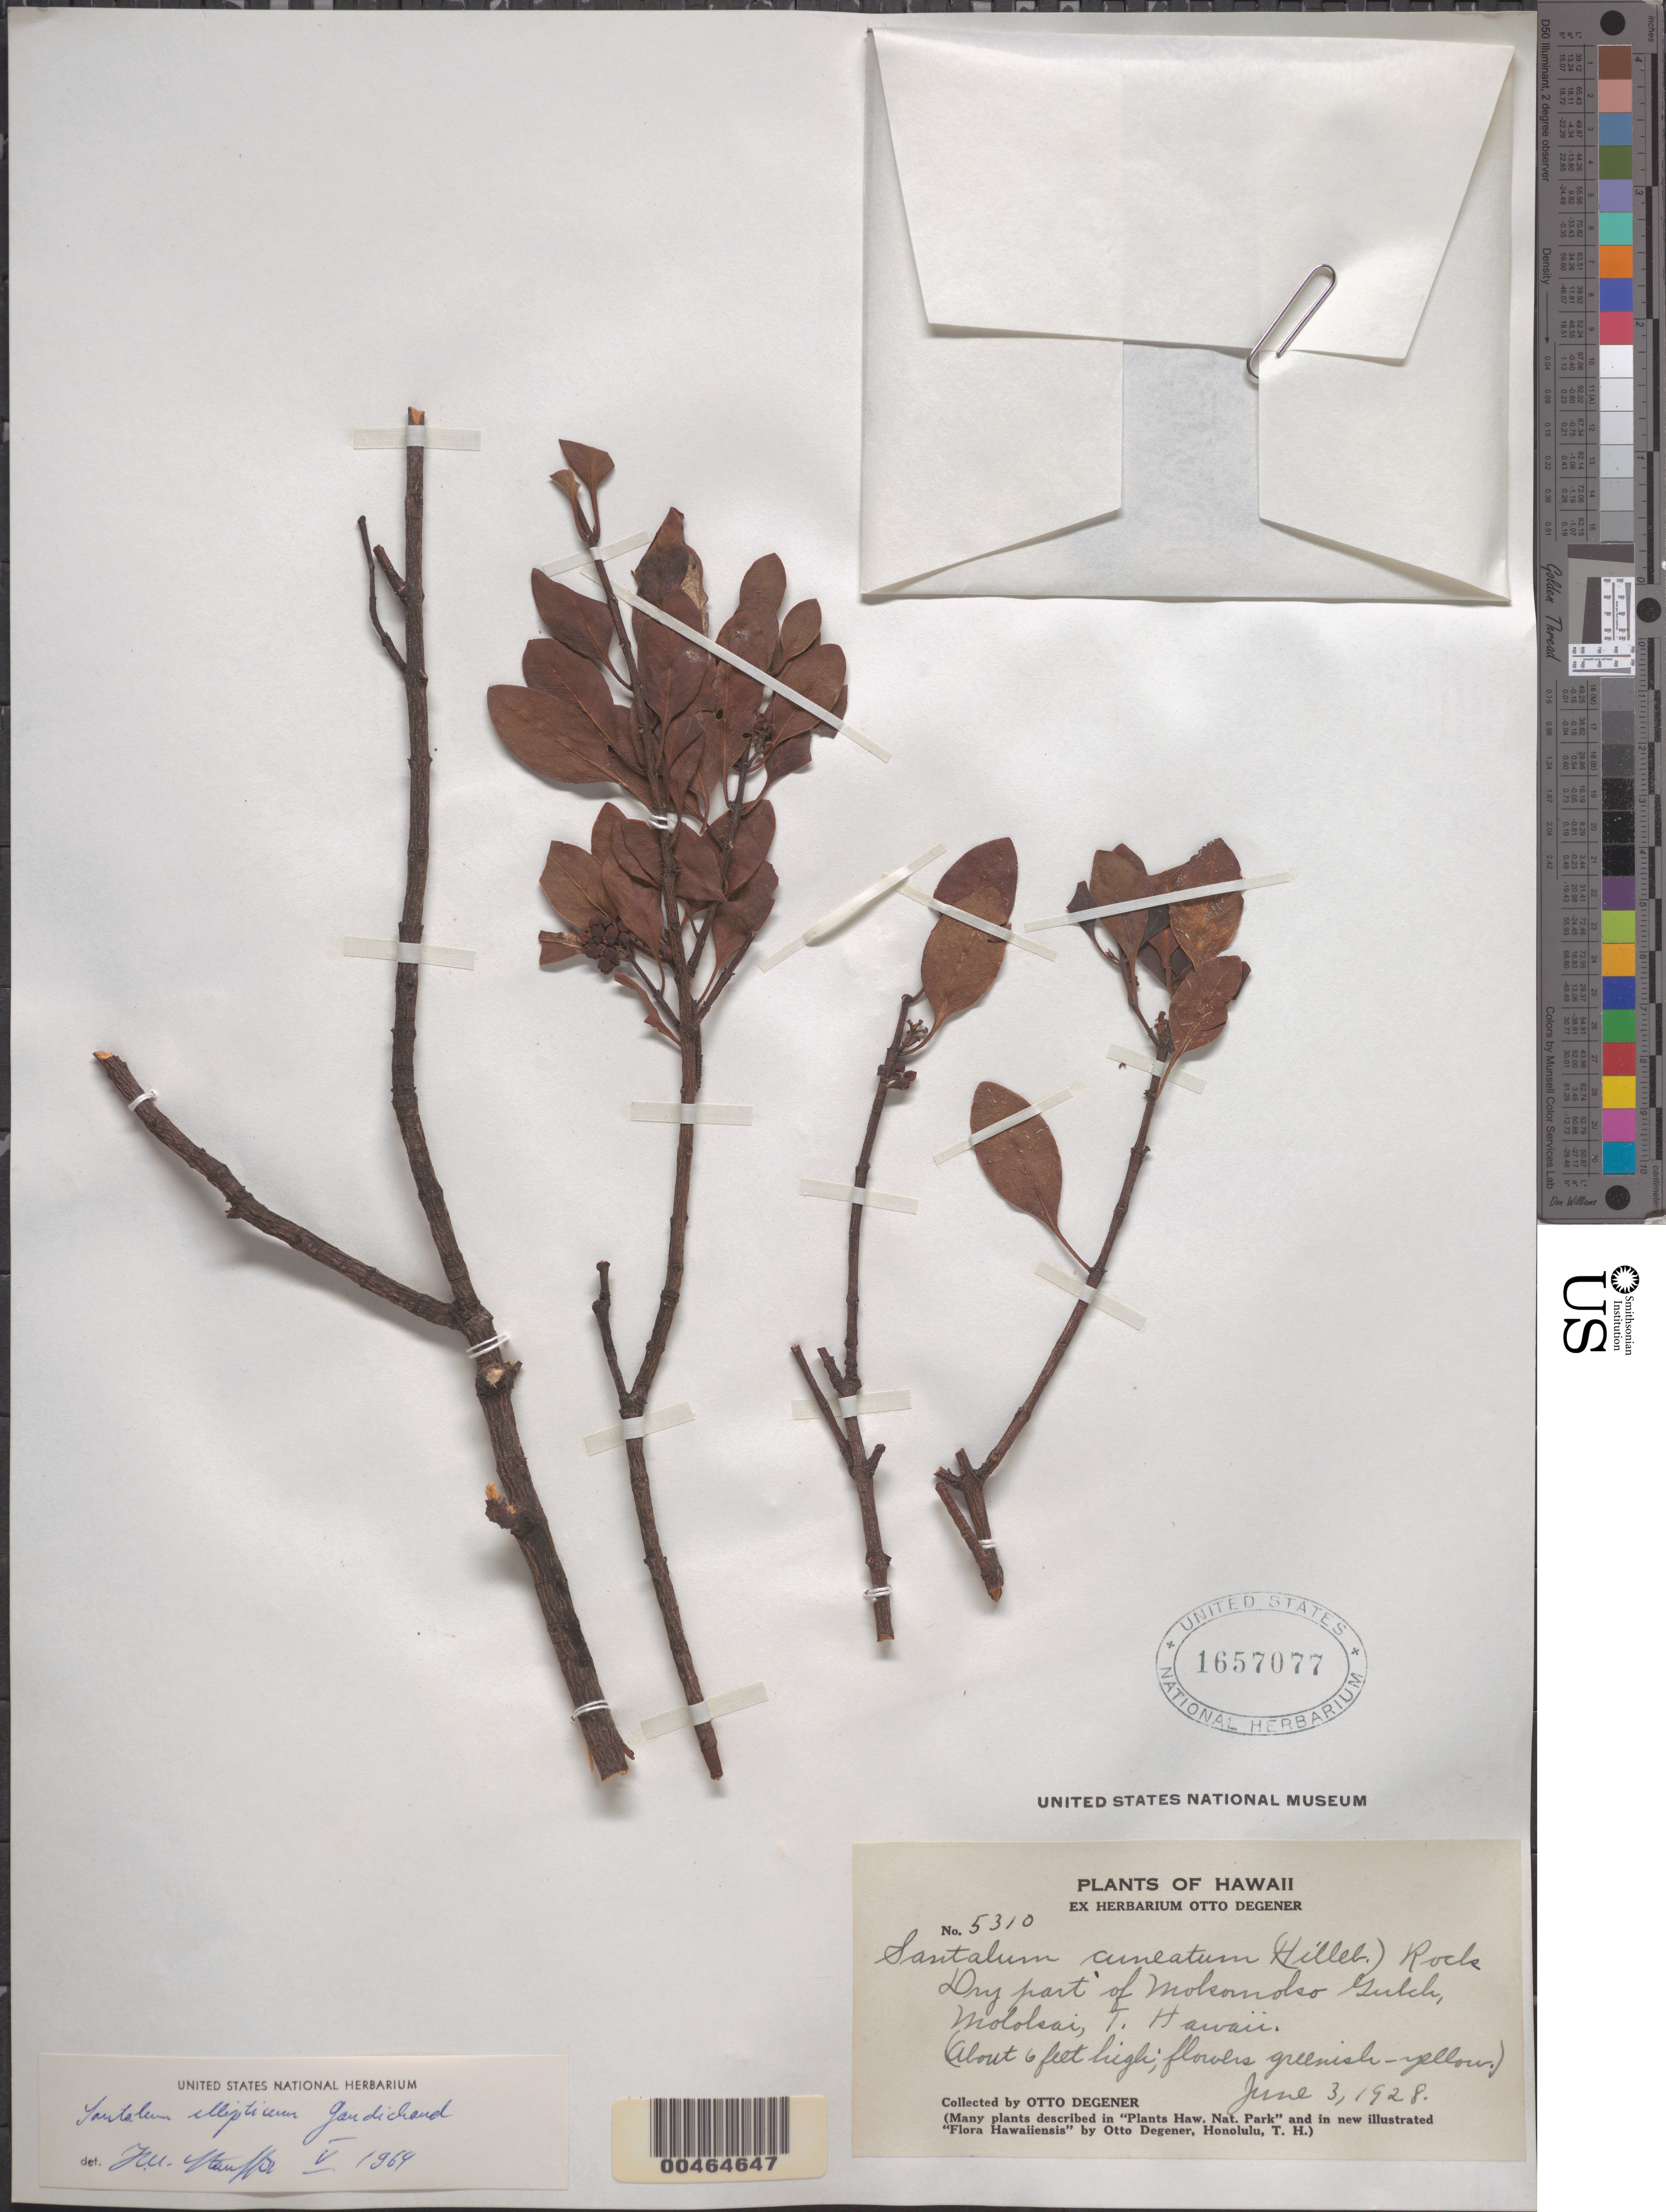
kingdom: Plantae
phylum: Tracheophyta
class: Magnoliopsida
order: Santalales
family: Santalaceae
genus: Santalum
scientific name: Santalum ellipticum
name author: Gaudich.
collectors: O. Degener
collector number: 5310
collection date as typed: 3 Jun 1928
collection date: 1928-06-03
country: United States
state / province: Hawaii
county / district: Maui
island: Moloka'i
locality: Dry part of Mokomoko Gulch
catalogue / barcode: US 1657077